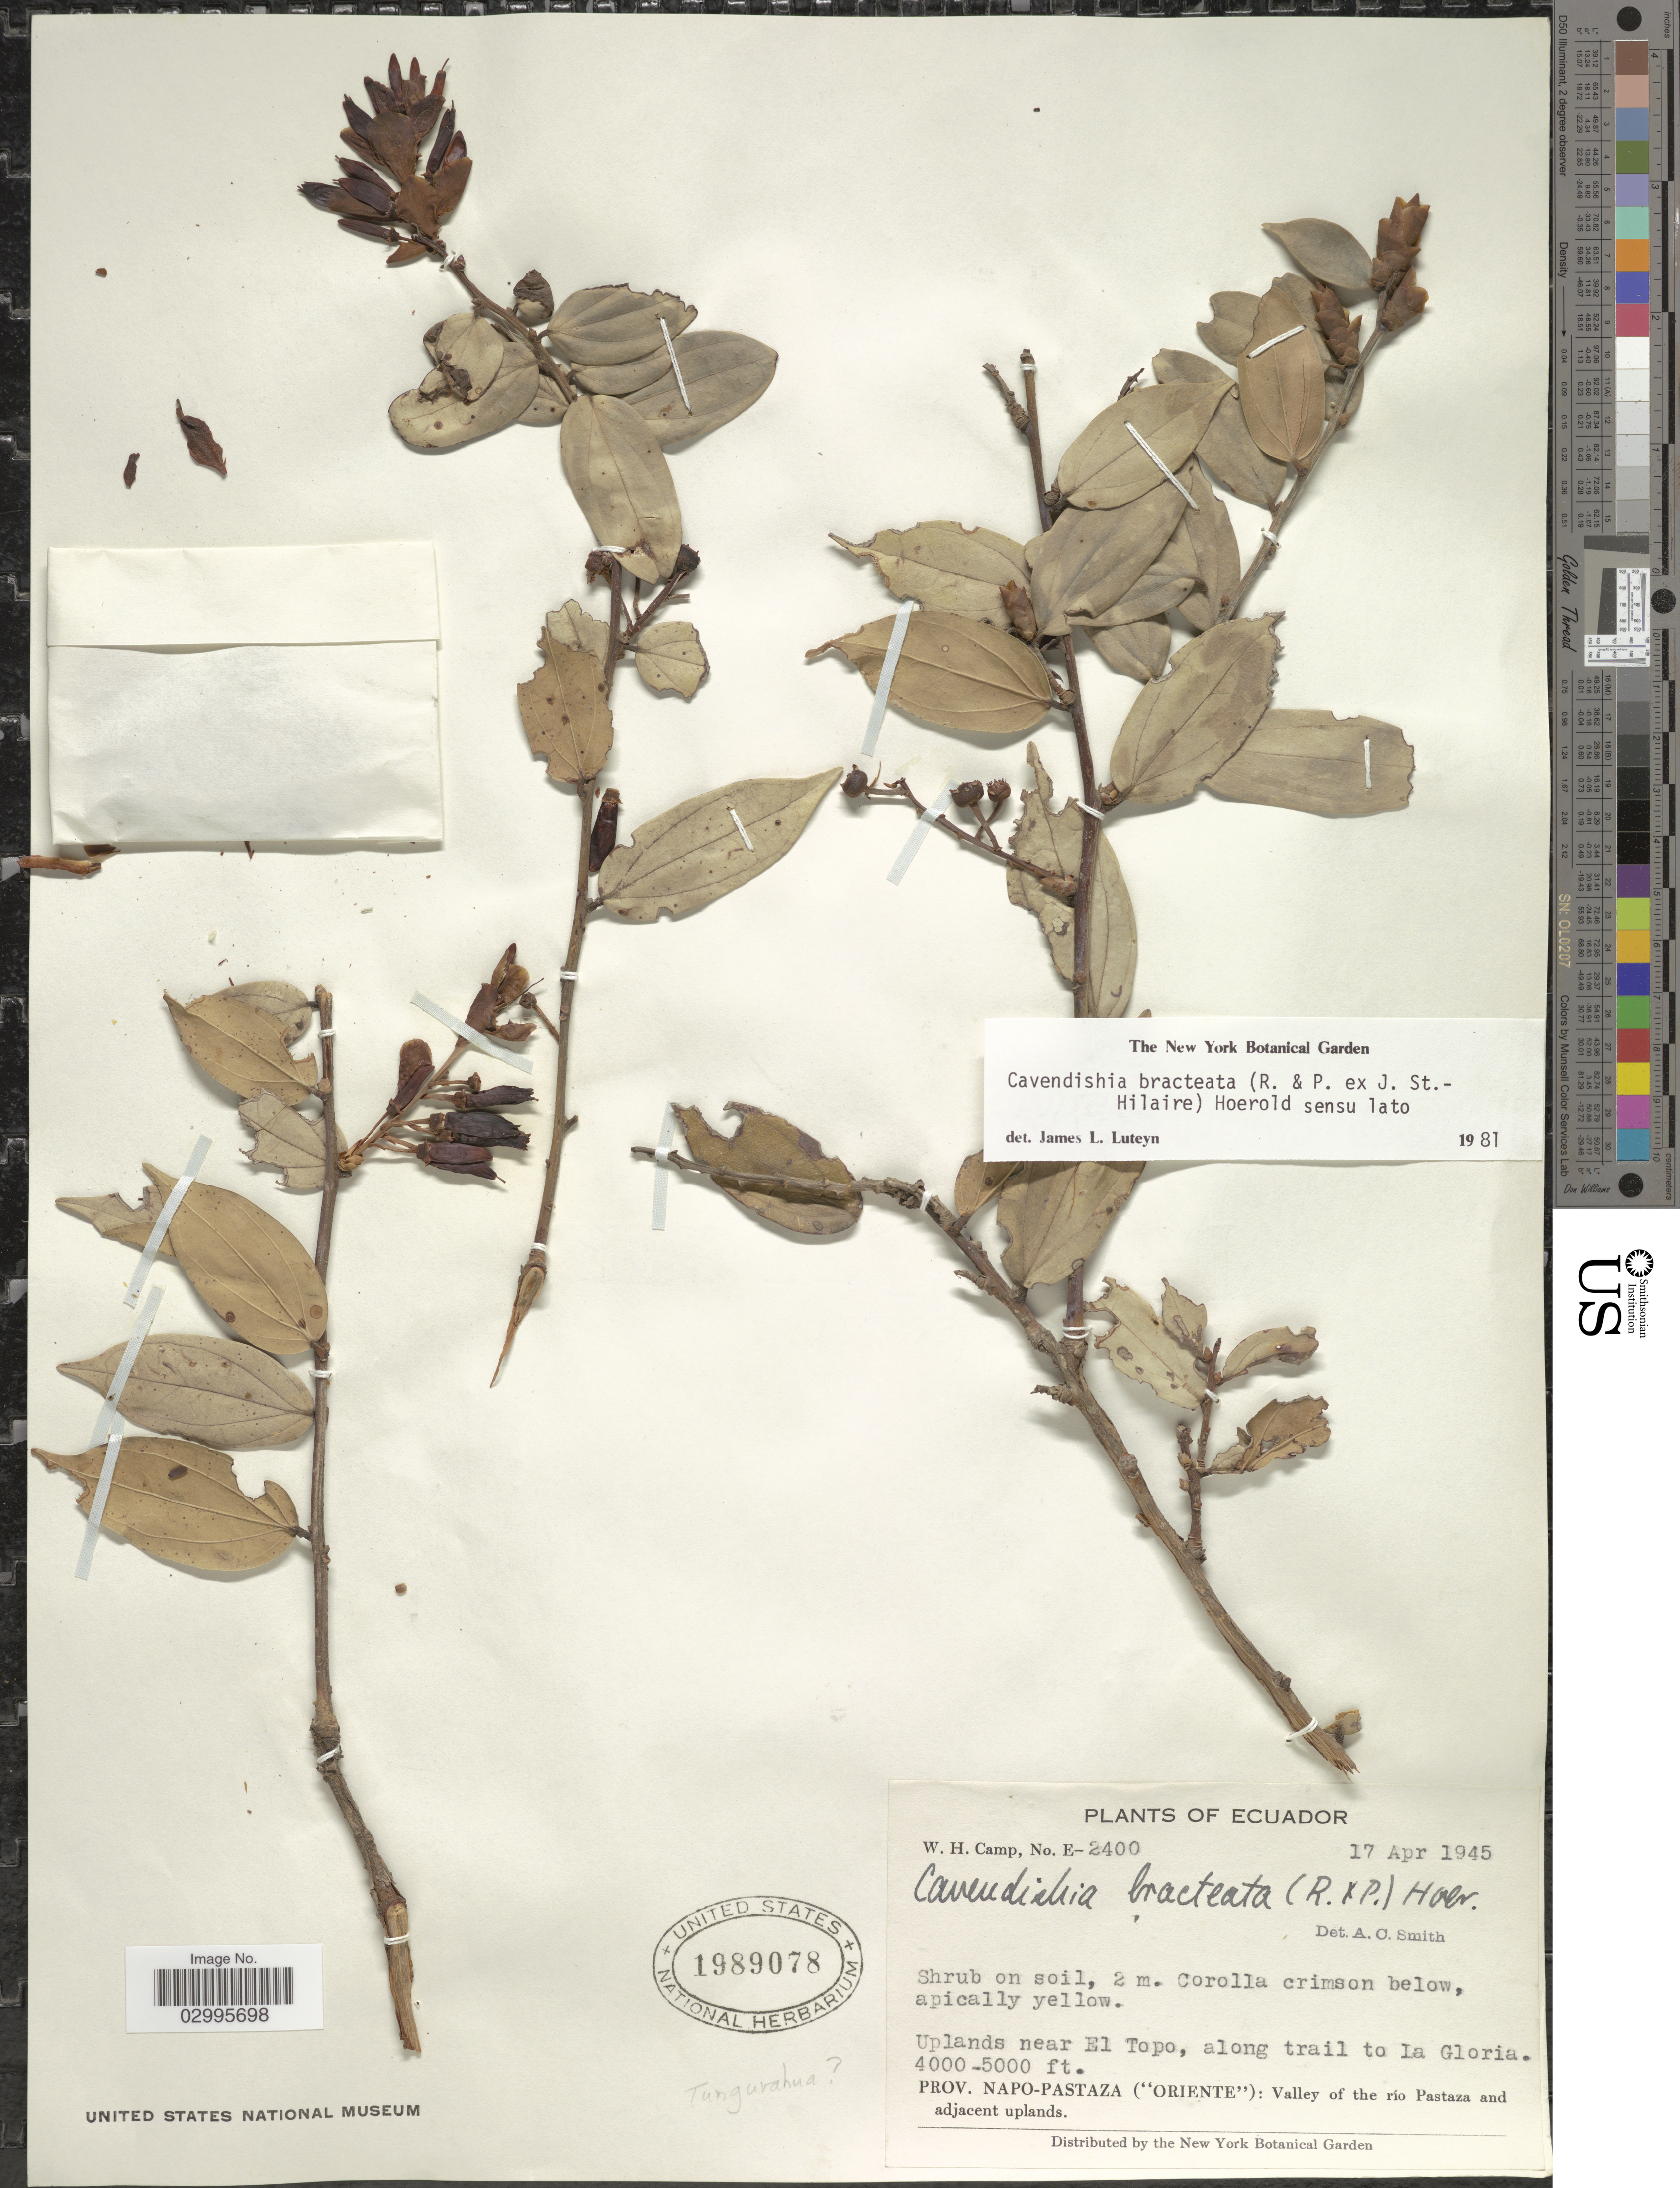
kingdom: Plantae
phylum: Tracheophyta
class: Magnoliopsida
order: Ericales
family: Ericaceae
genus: Cavendishia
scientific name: Cavendishia bracteata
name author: (Ruiz & Pav. ex J. St.-Hil.) Hoerold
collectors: W. H. Camp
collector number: E-2400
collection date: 1945-04-17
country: Ecuador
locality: Uplands near El Topo, along trail to La Gloria. Prov. Napo-Pastaza ("Oriente"): Valley of the río Pastaza and adjacent uplands.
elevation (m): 1219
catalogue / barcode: US 1989078